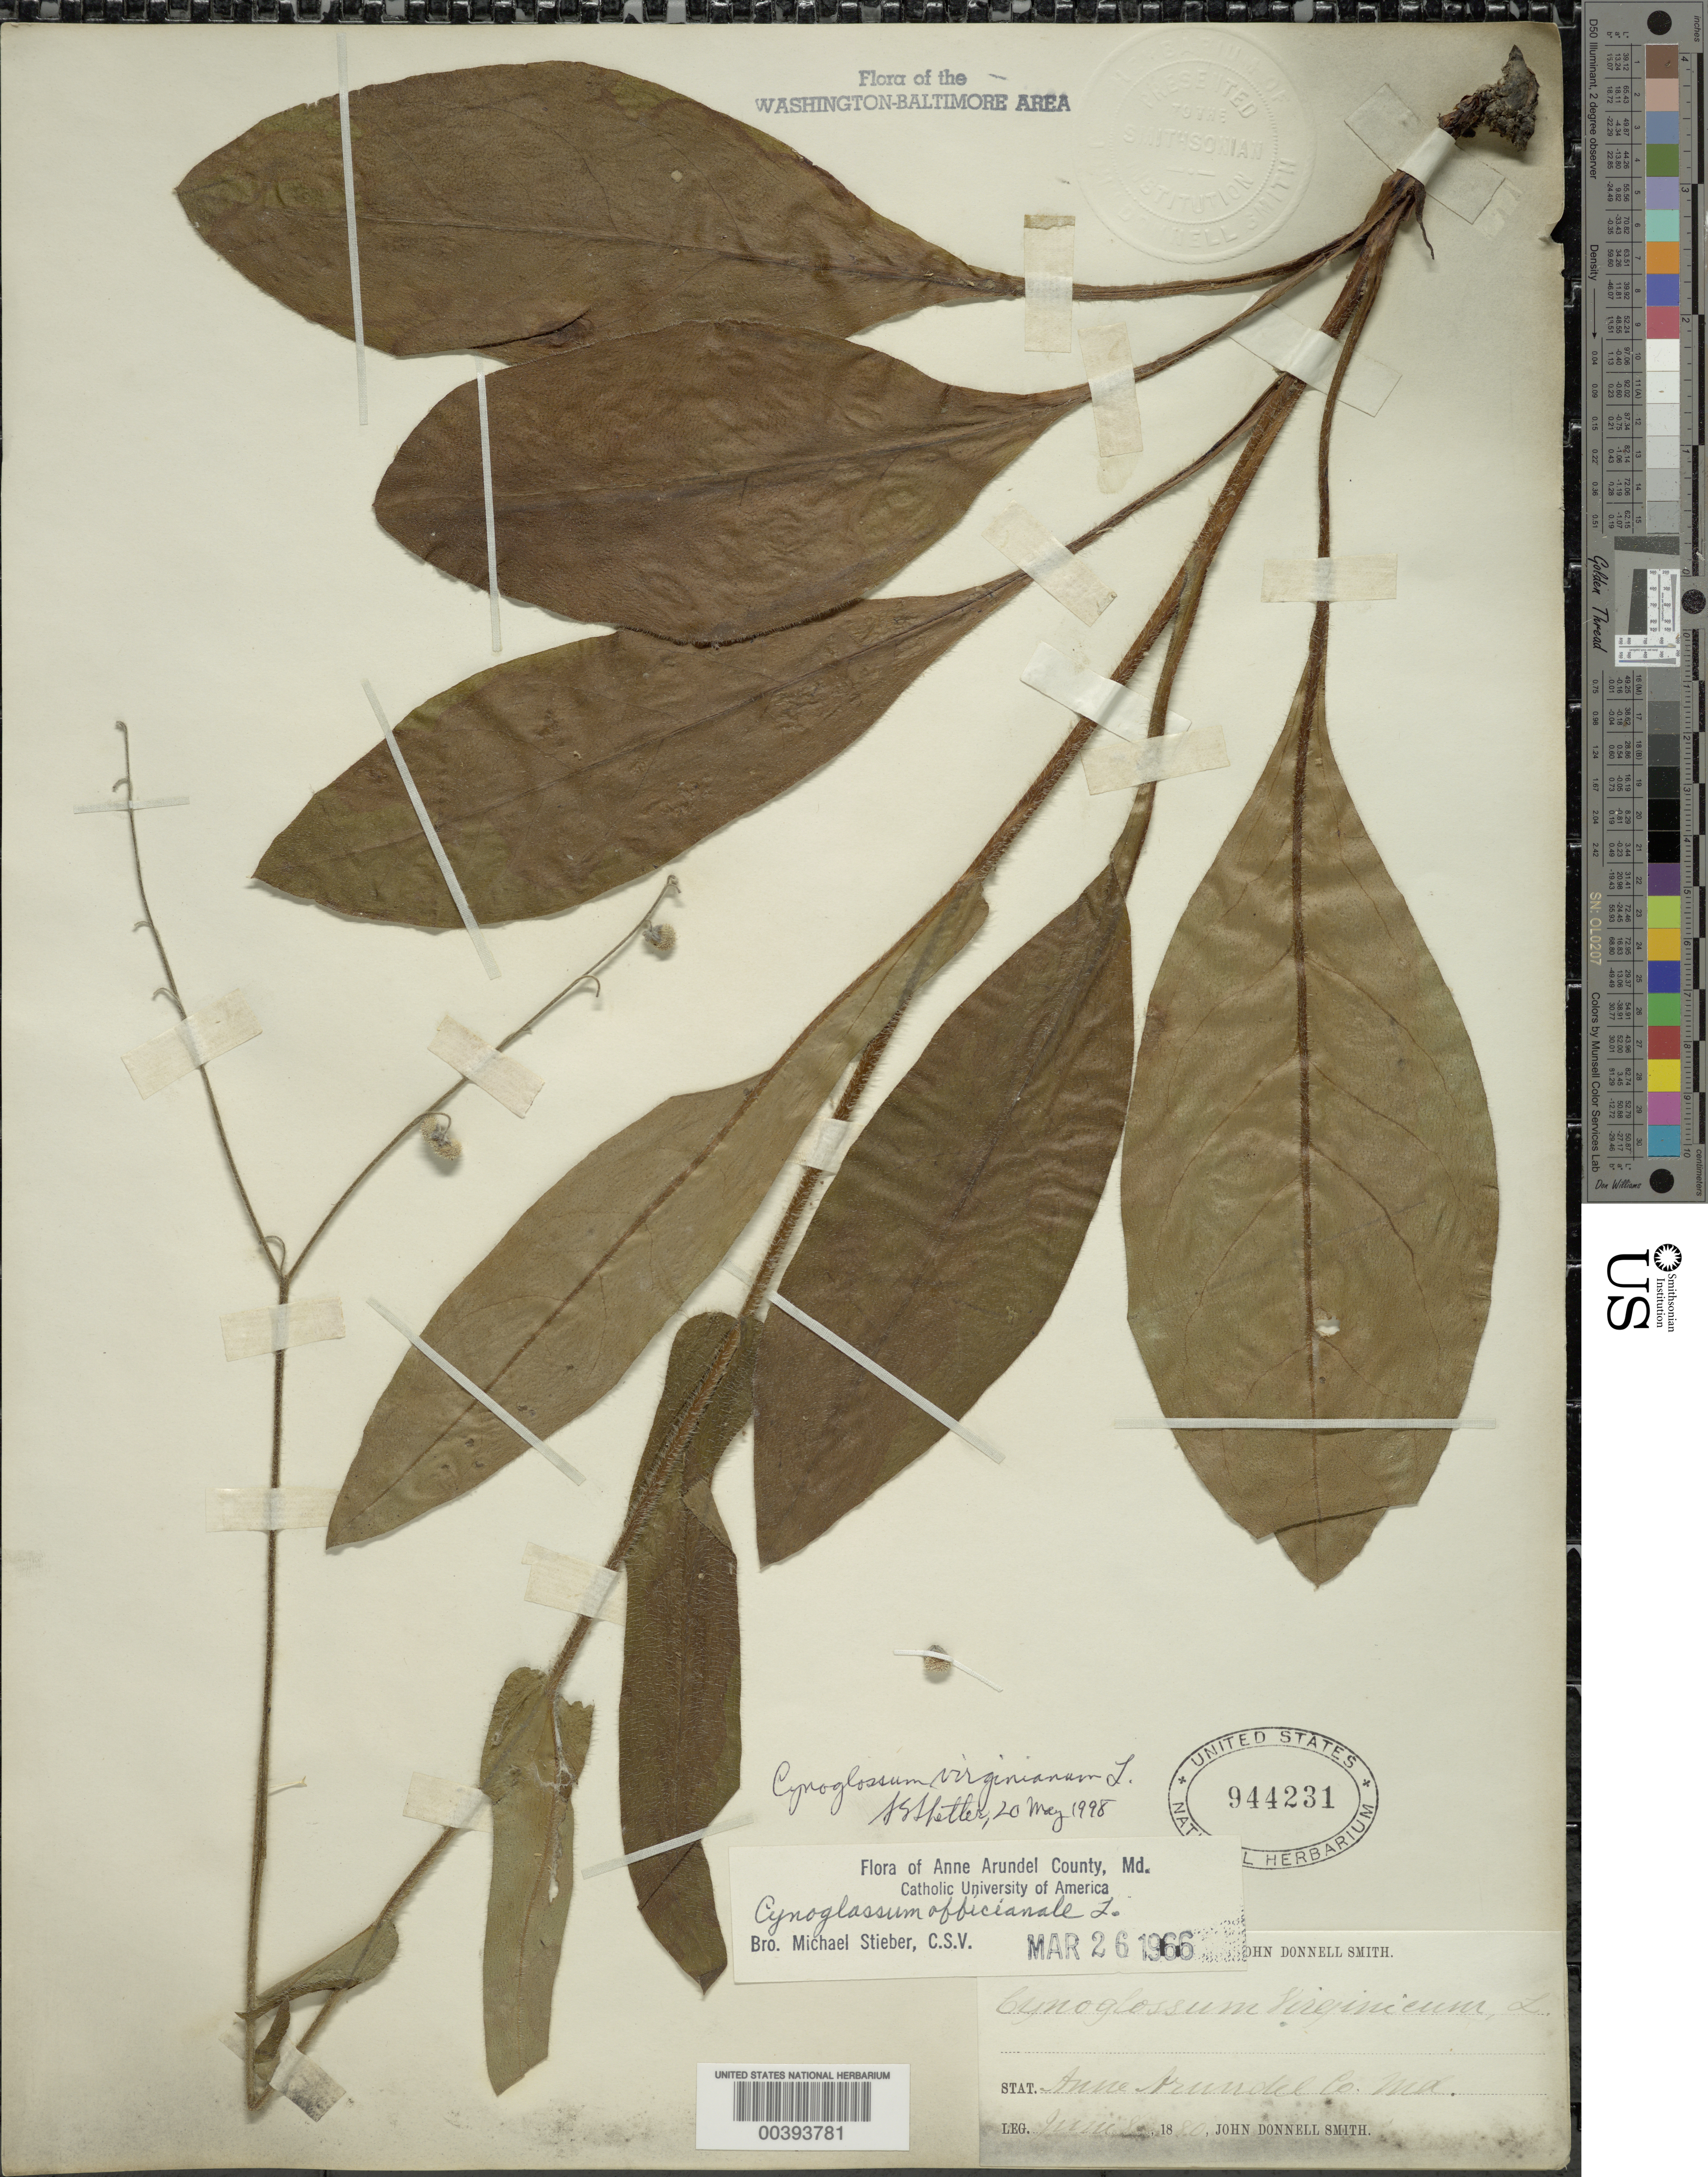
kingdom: Plantae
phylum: Tracheophyta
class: Magnoliopsida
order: Boraginales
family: Boraginaceae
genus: Cynoglossum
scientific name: Cynoglossum virginianum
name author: L.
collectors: J. Donnell Smith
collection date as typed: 08 Jun 1880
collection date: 1880-06-08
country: United States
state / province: Maryland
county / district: Anne Arundel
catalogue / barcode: US 944231